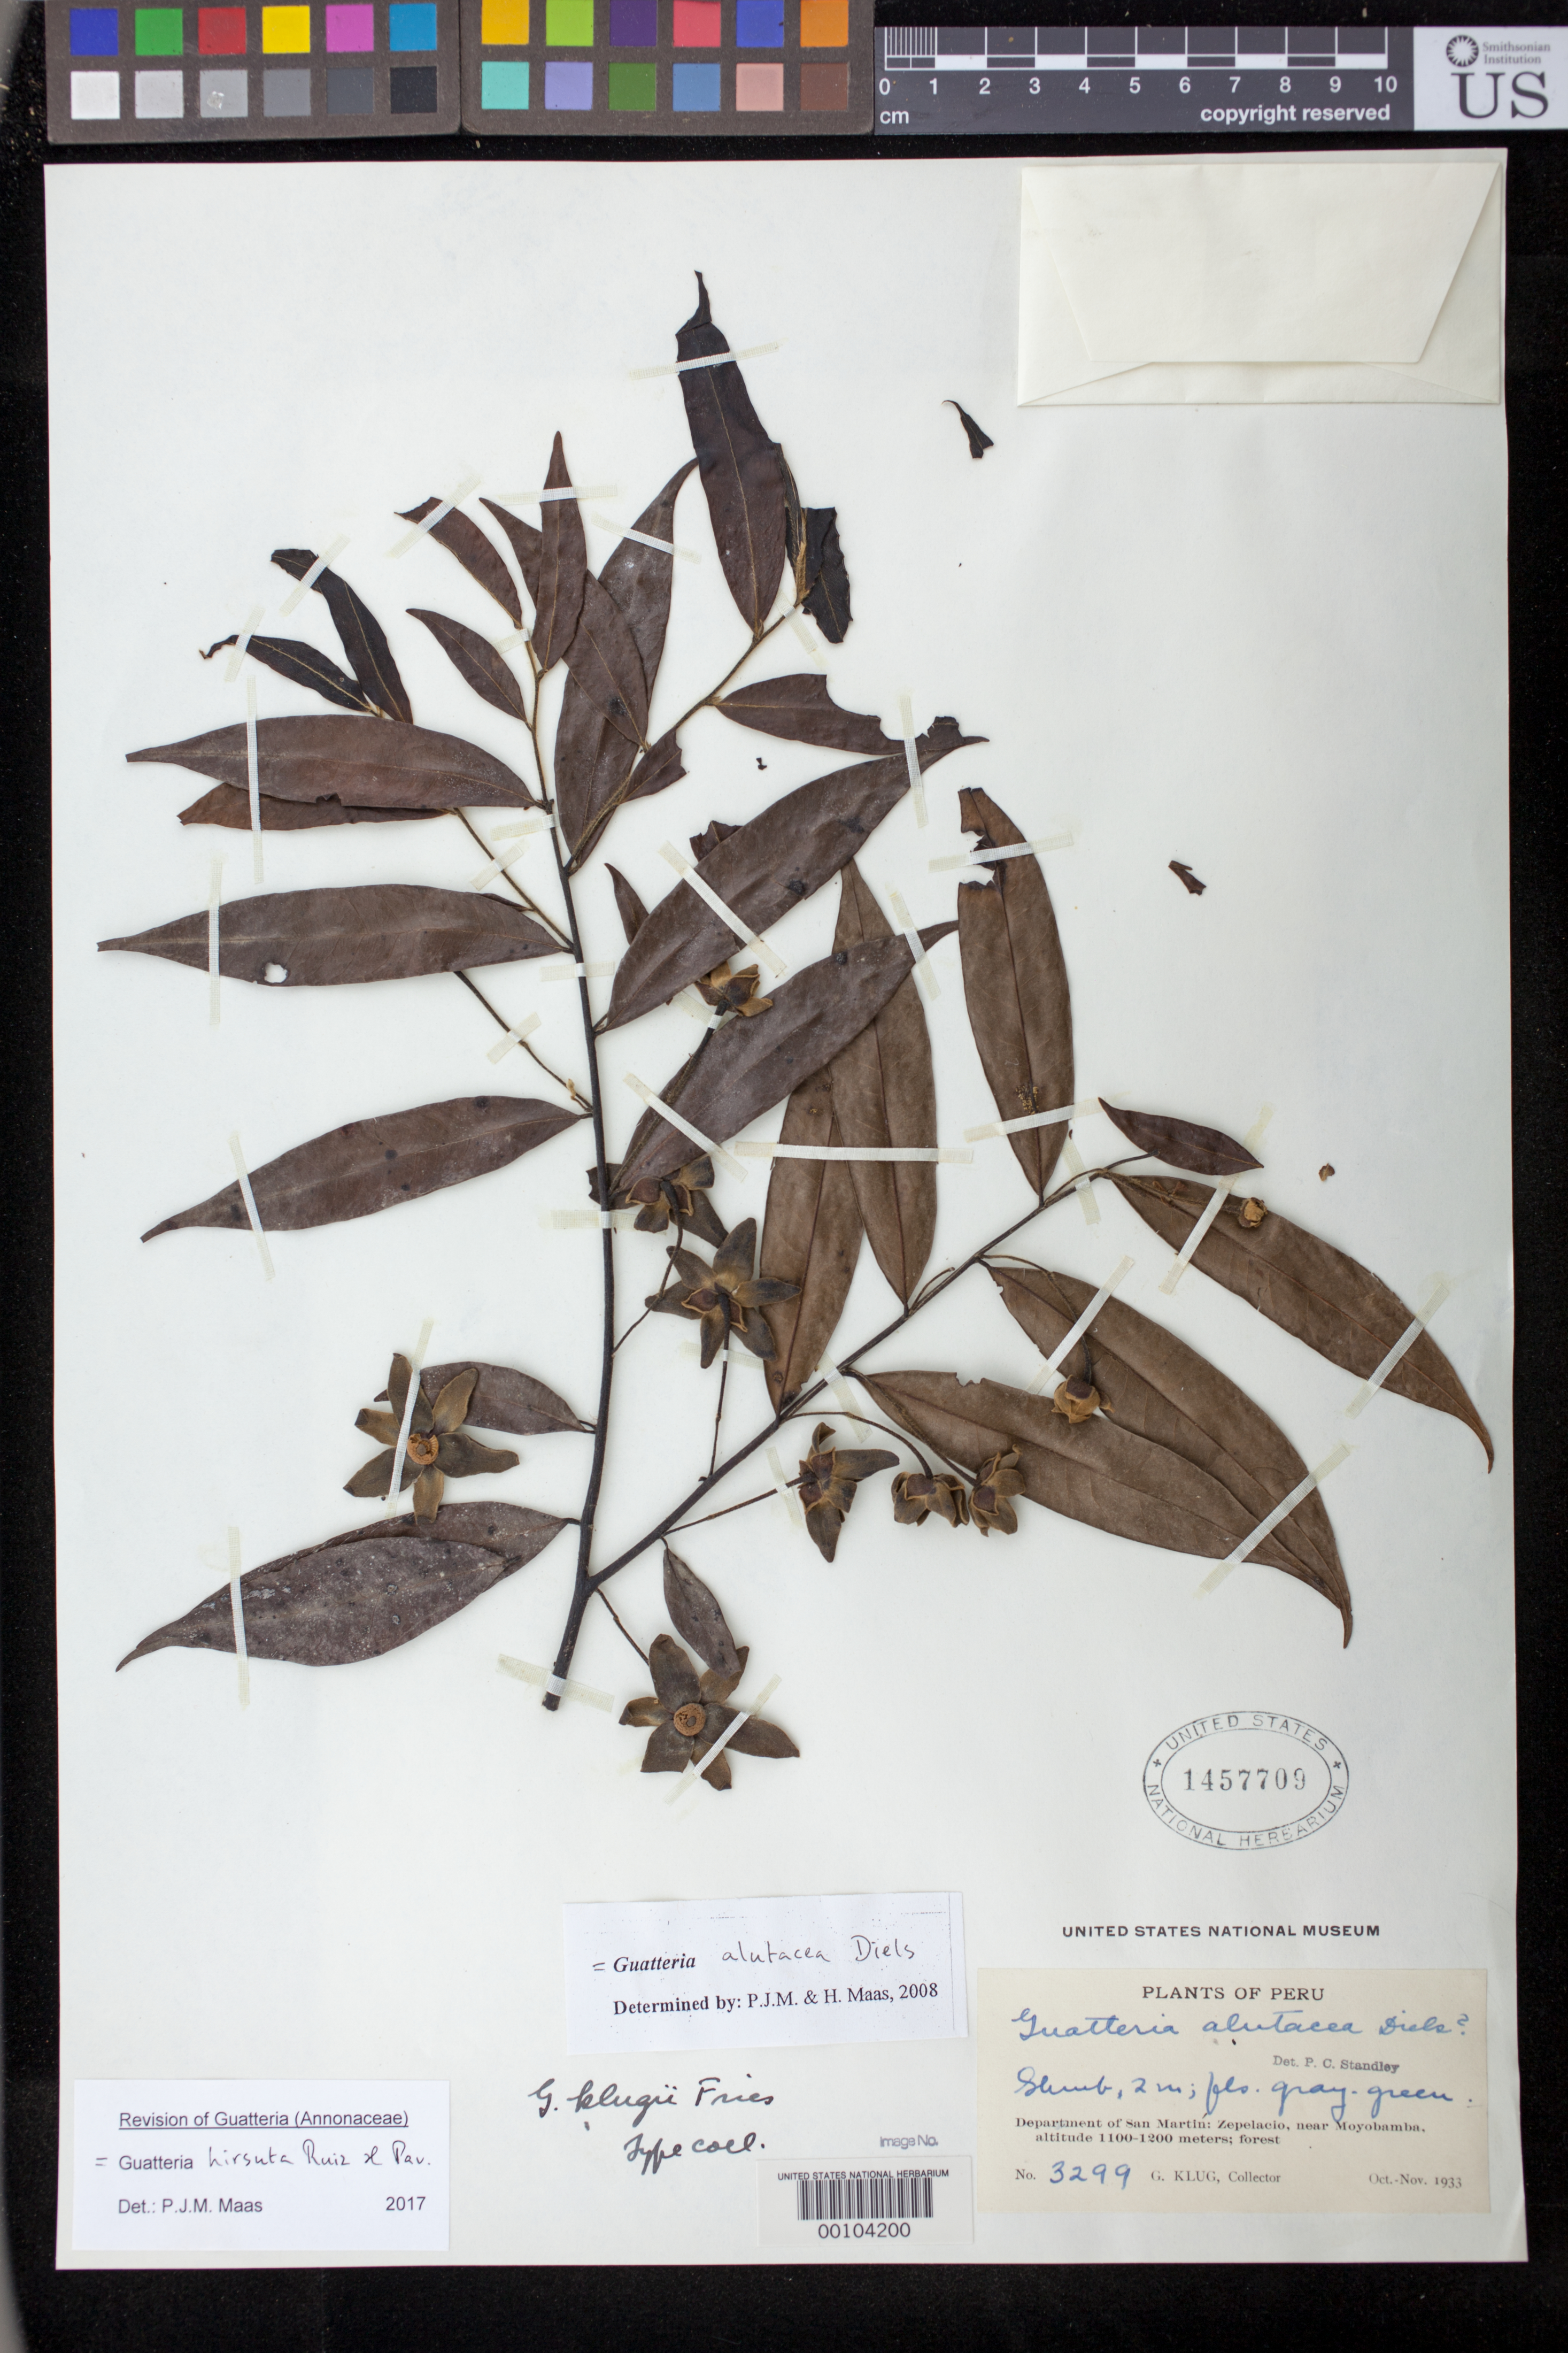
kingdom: Plantae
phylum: Tracheophyta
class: Magnoliopsida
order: Magnoliales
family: Annonaceae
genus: Guatteria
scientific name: Guatteria klugii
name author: R.E. Fr.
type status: Isotype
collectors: G. Klug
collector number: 3299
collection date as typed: Oct 1933 to -- Nov 1933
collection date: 1933-10/1933-11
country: Peru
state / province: San Martín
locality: Zepeiacio, near Moyobamba.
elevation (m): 1100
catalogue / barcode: US 1457709